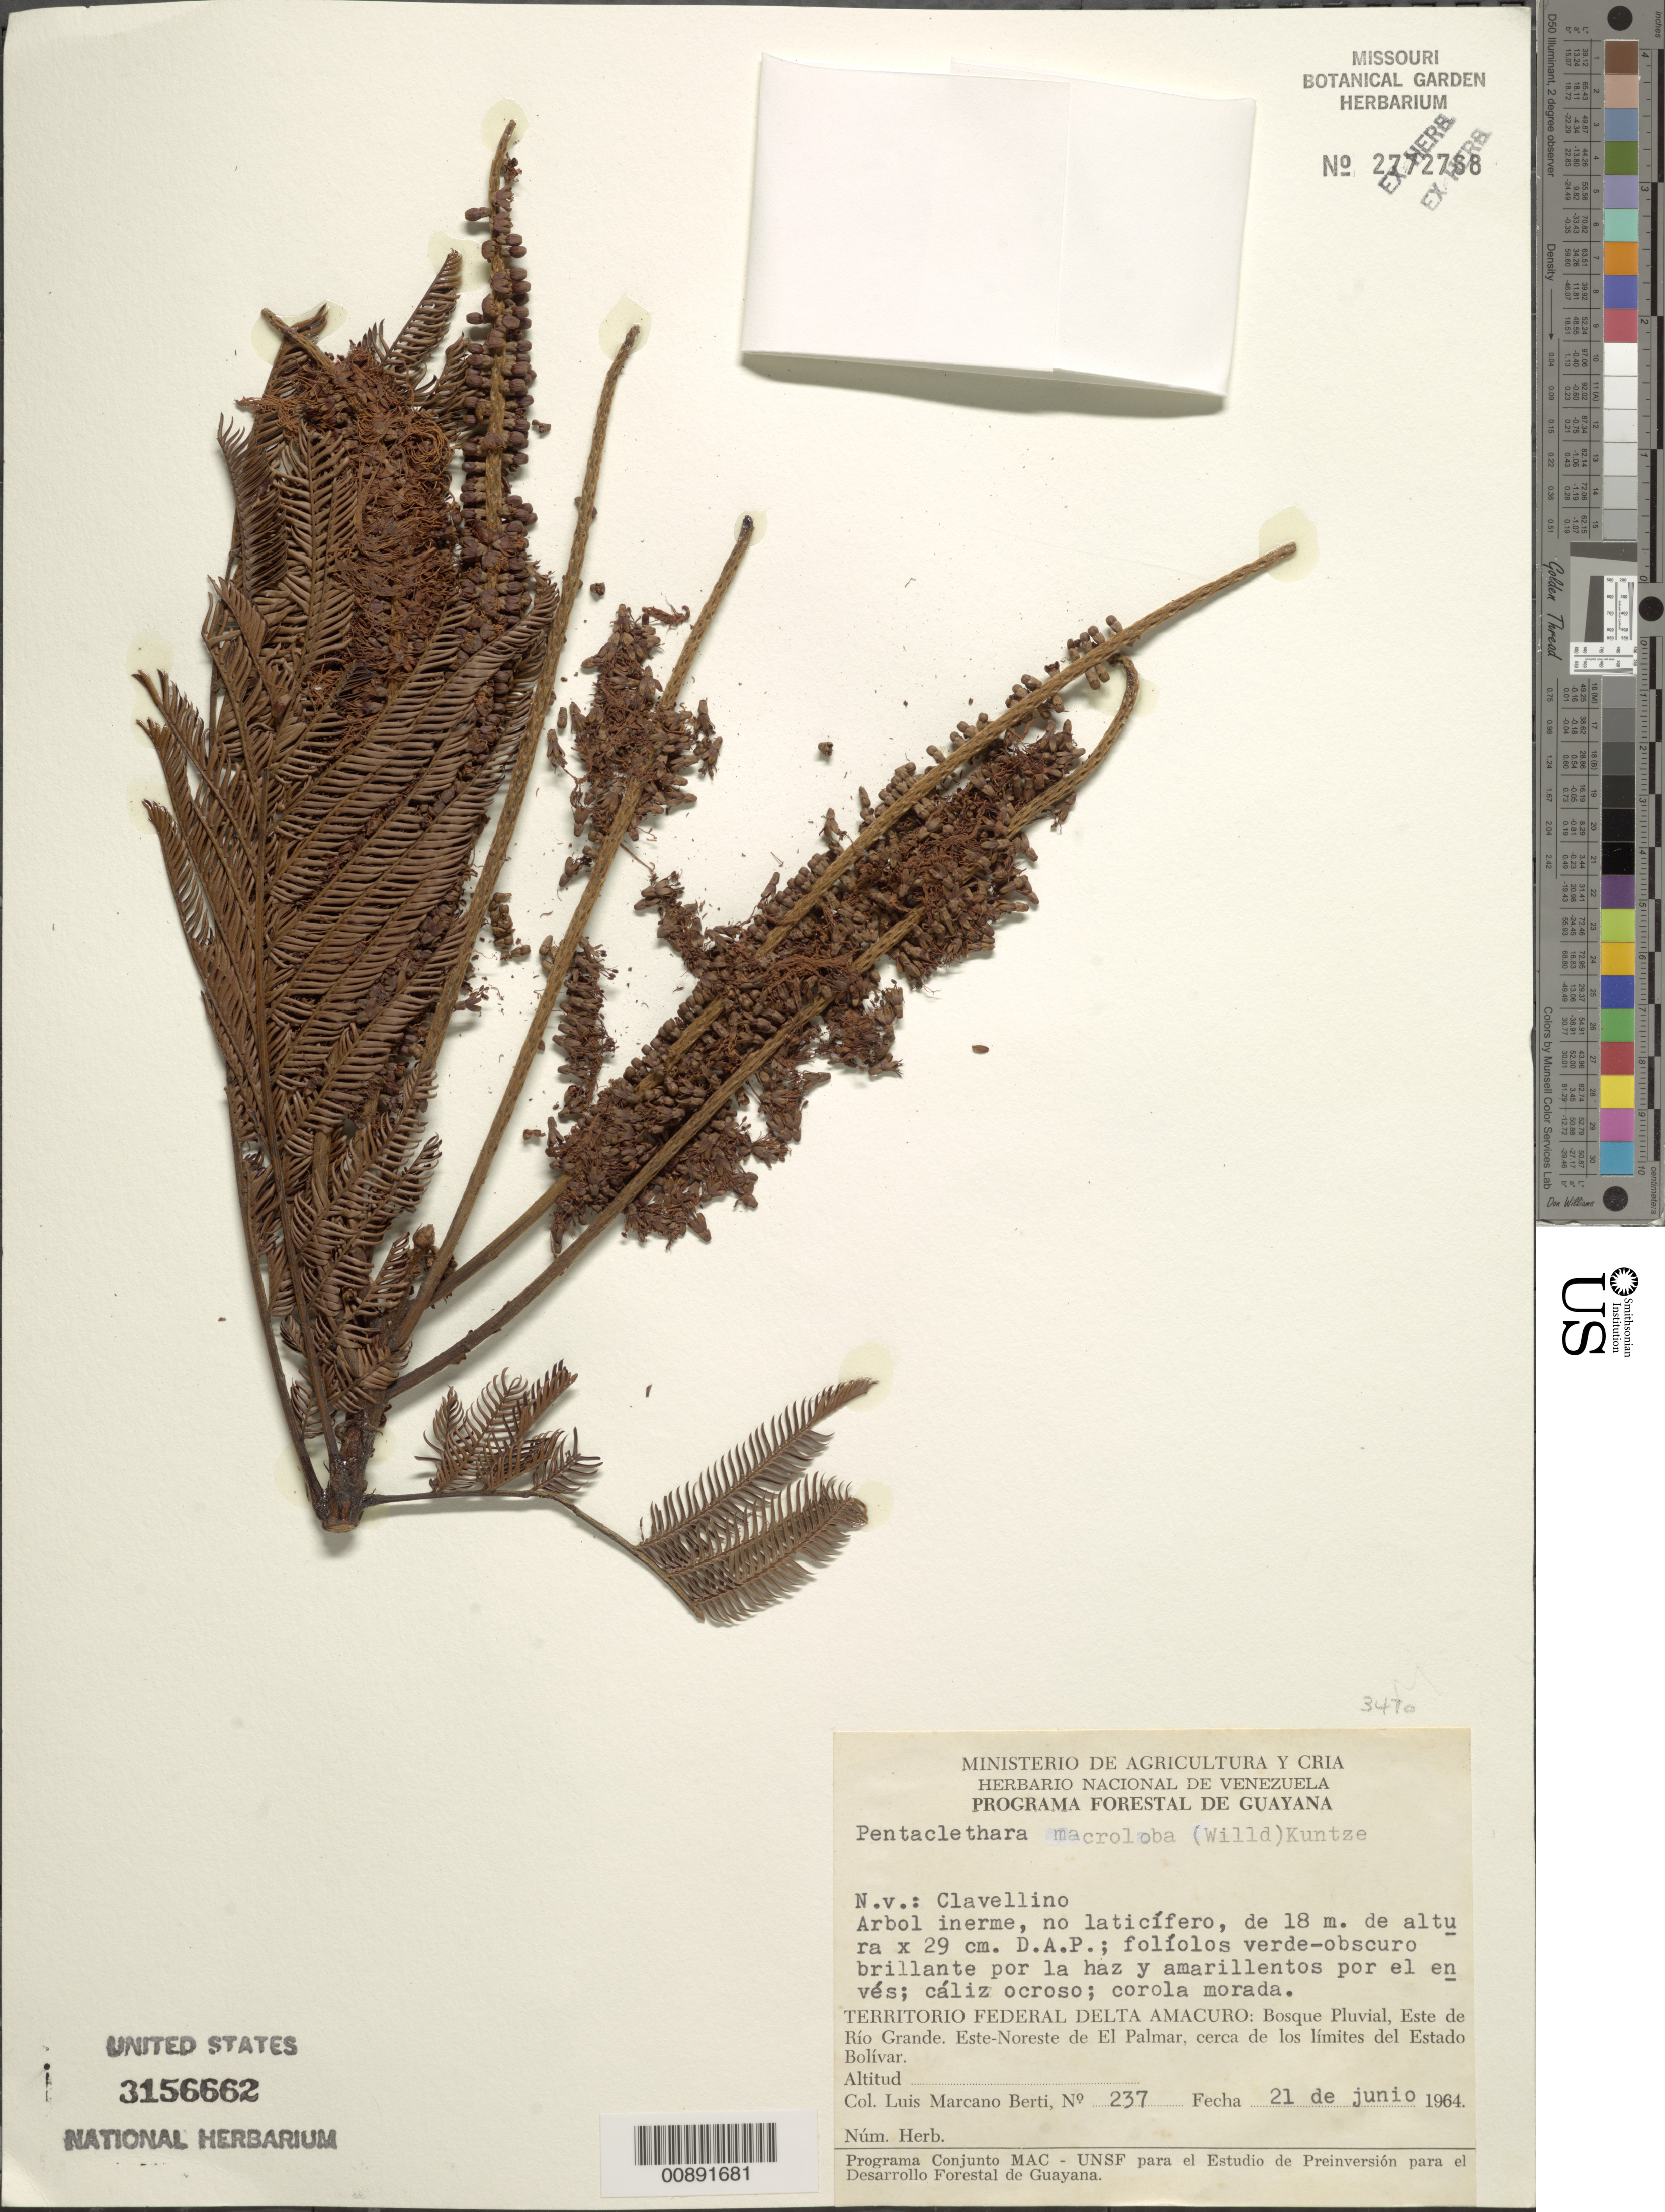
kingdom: Plantae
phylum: Tracheophyta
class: Magnoliopsida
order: Fabales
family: Fabaceae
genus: Pentaclethra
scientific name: Pentaclethra macroloba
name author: (Willd.) Kuntze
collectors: L. Marcano-Berti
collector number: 237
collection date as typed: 21-Jun-64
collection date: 1964-06-21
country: Venezuela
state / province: Delta Amacuro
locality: Este de Río Grande, ENE de El Palmar, cerca de los limites del Estado Bolívar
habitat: Bosque pluvial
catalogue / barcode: US 3156662